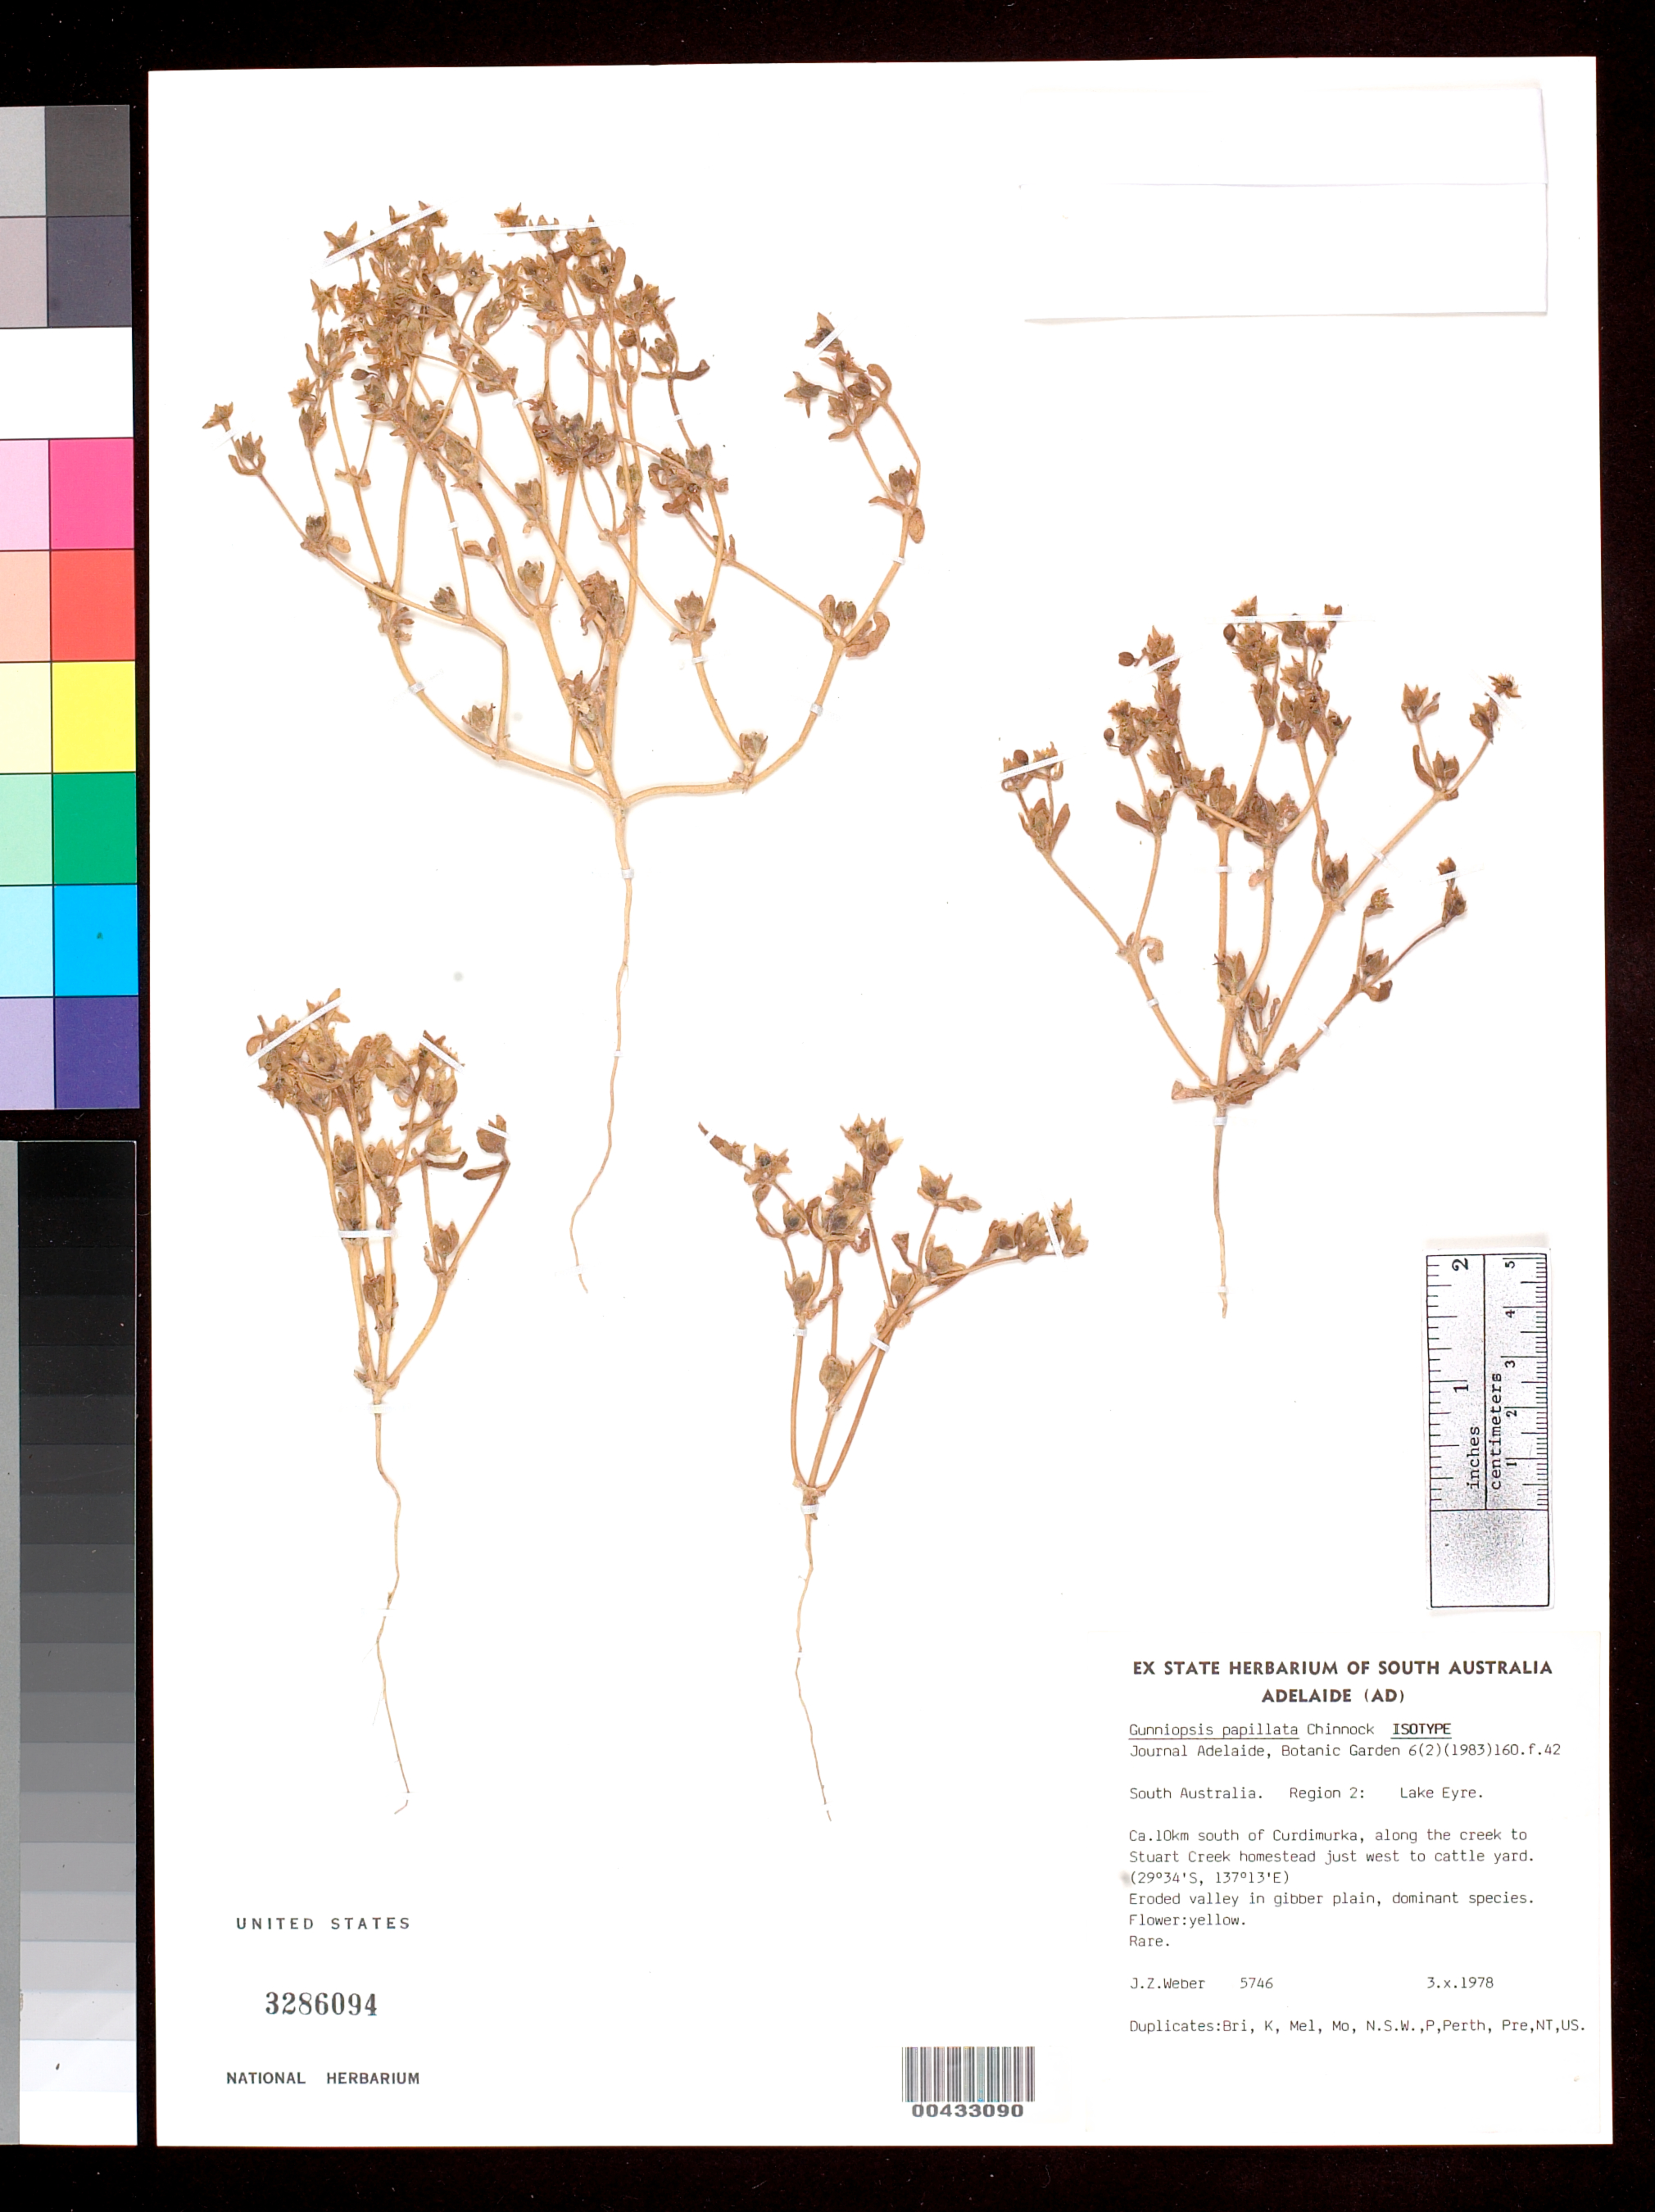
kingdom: Plantae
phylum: Tracheophyta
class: Magnoliopsida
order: Caryophyllales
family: Aizoaceae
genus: Gunniopsis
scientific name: Gunniopsis papillata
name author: Chinnock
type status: Isotype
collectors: J.Z. Weber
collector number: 5746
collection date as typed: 03 Oct 1978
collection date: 1978-10-03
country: Australia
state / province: South Australia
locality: Region 2, Lake Eyre, ca. 10 km S of Curdimurka, along creek to Stuart Creek.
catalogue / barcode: US 3286094